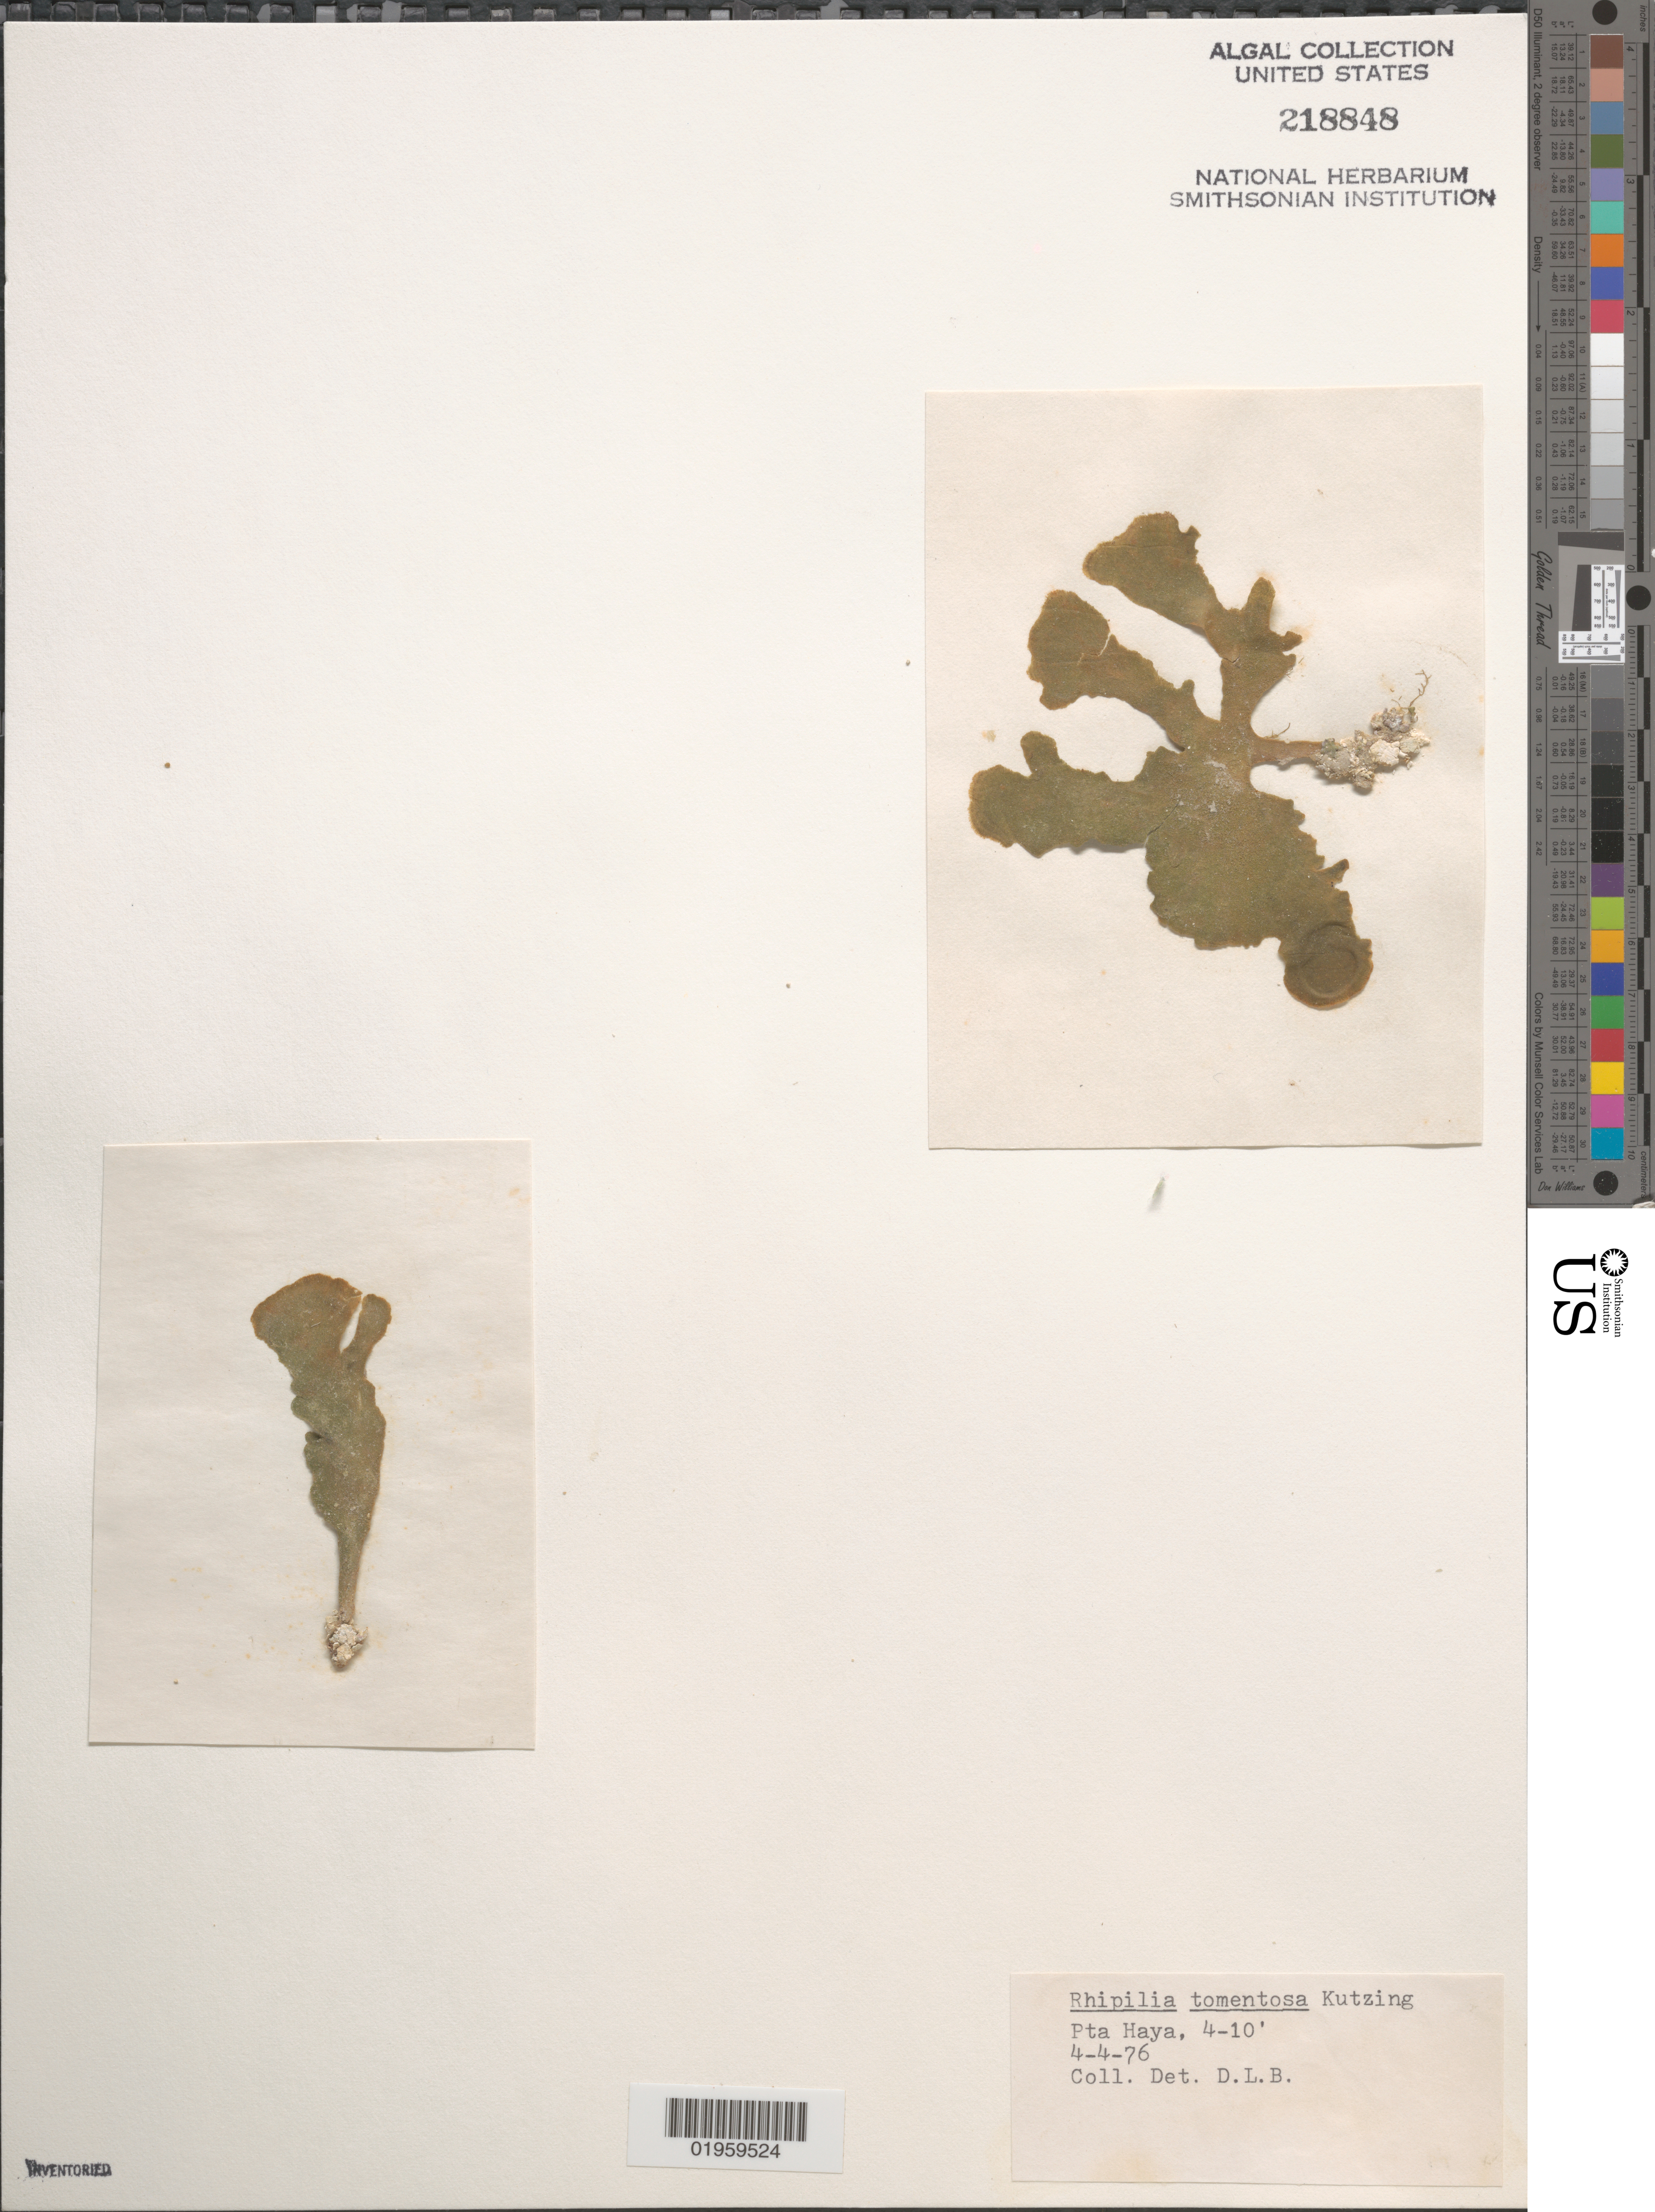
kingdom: Plantae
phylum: Chlorophyta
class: Ulvophyceae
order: Bryopsidales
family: Rhipiliaceae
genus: Rhipilia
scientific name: Rhipilia tomentosa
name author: Kütz.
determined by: Ballantine, D. L.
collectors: D.L. Ballantine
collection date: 1976-04-04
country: Puerto Rico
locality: Pta. Haya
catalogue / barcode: US 218848